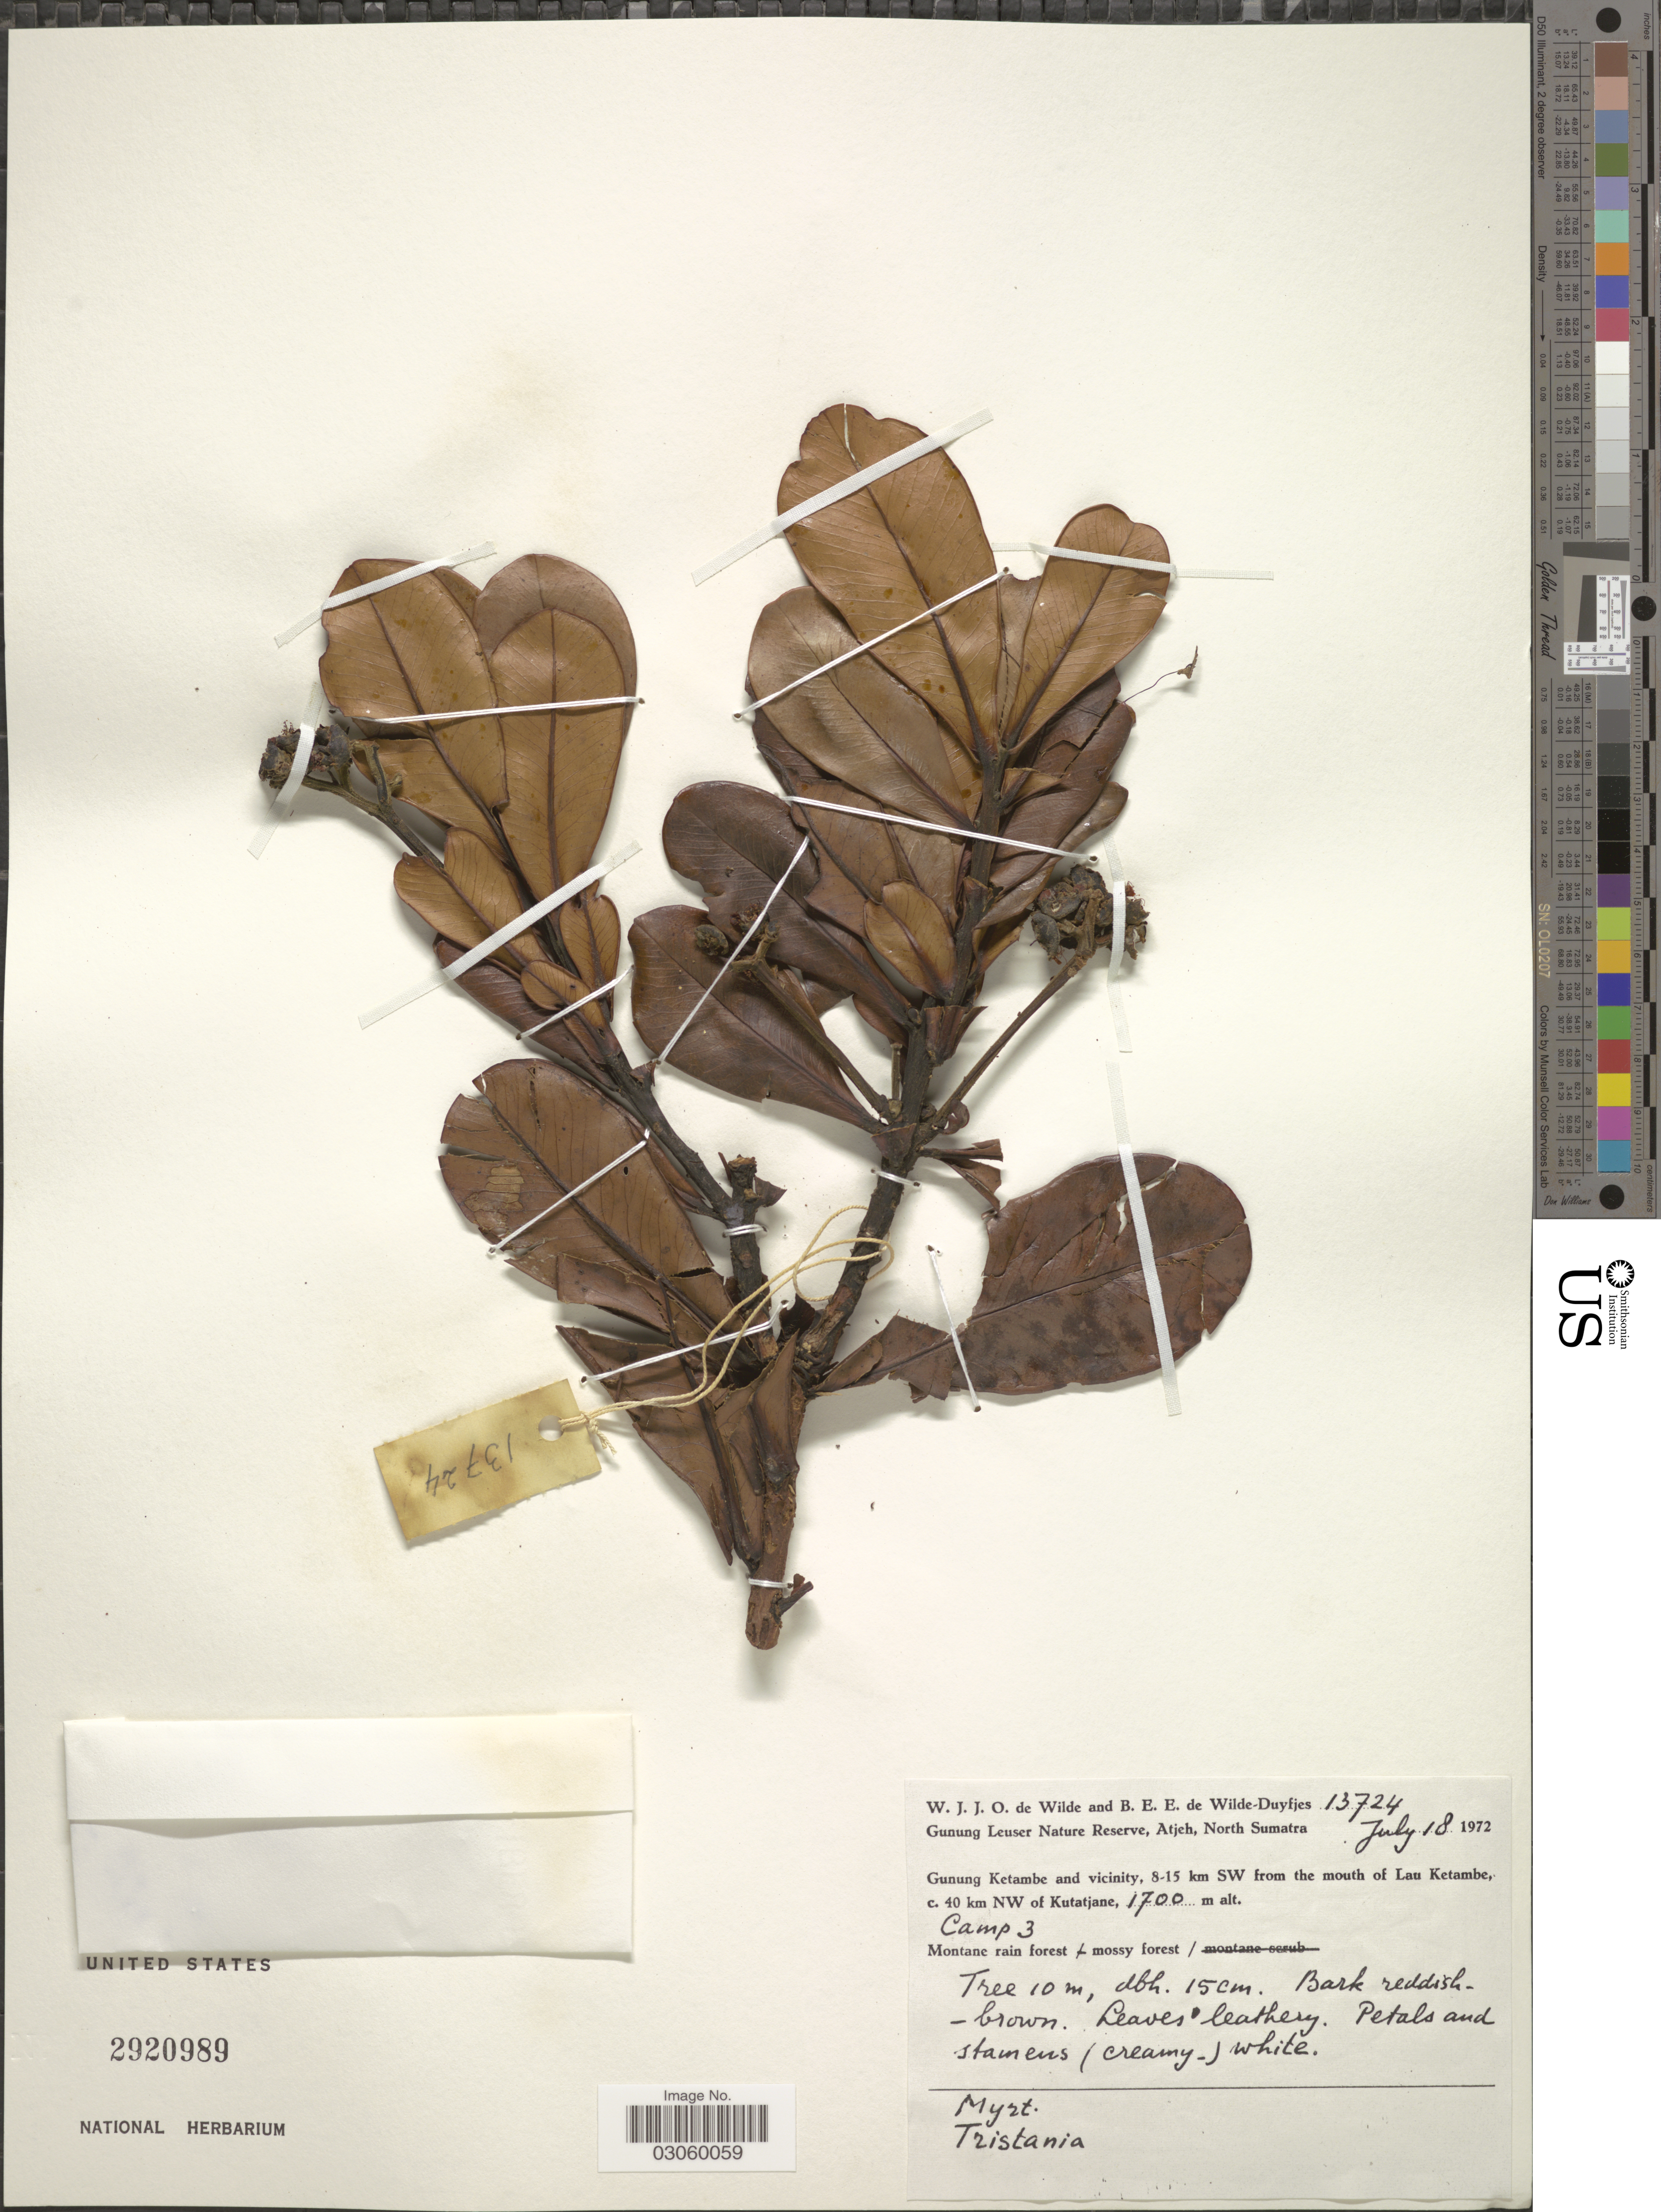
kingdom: Plantae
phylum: Tracheophyta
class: Magnoliopsida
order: Myrtales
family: Myrtaceae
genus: Tristaniopsis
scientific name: Tristaniopsis merguensis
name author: (Griff.) P.G. Wilson & J. T. Waterh.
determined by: Teo, Stephen P.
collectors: W. J. de Wilde & B. E. de Wilde-Duyfjes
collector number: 13724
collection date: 1972-07-18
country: Indonesia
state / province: Sumatra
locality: Gunung Leuser Nature Reserve, Atjeh, North Sumatra, Gunung Ketambe and vicinity, 8-15 km SW from the mouth of Lau Ketambe, c. 40 km NW of Kutatjane, Camp 3.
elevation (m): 1700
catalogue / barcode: US 2920989